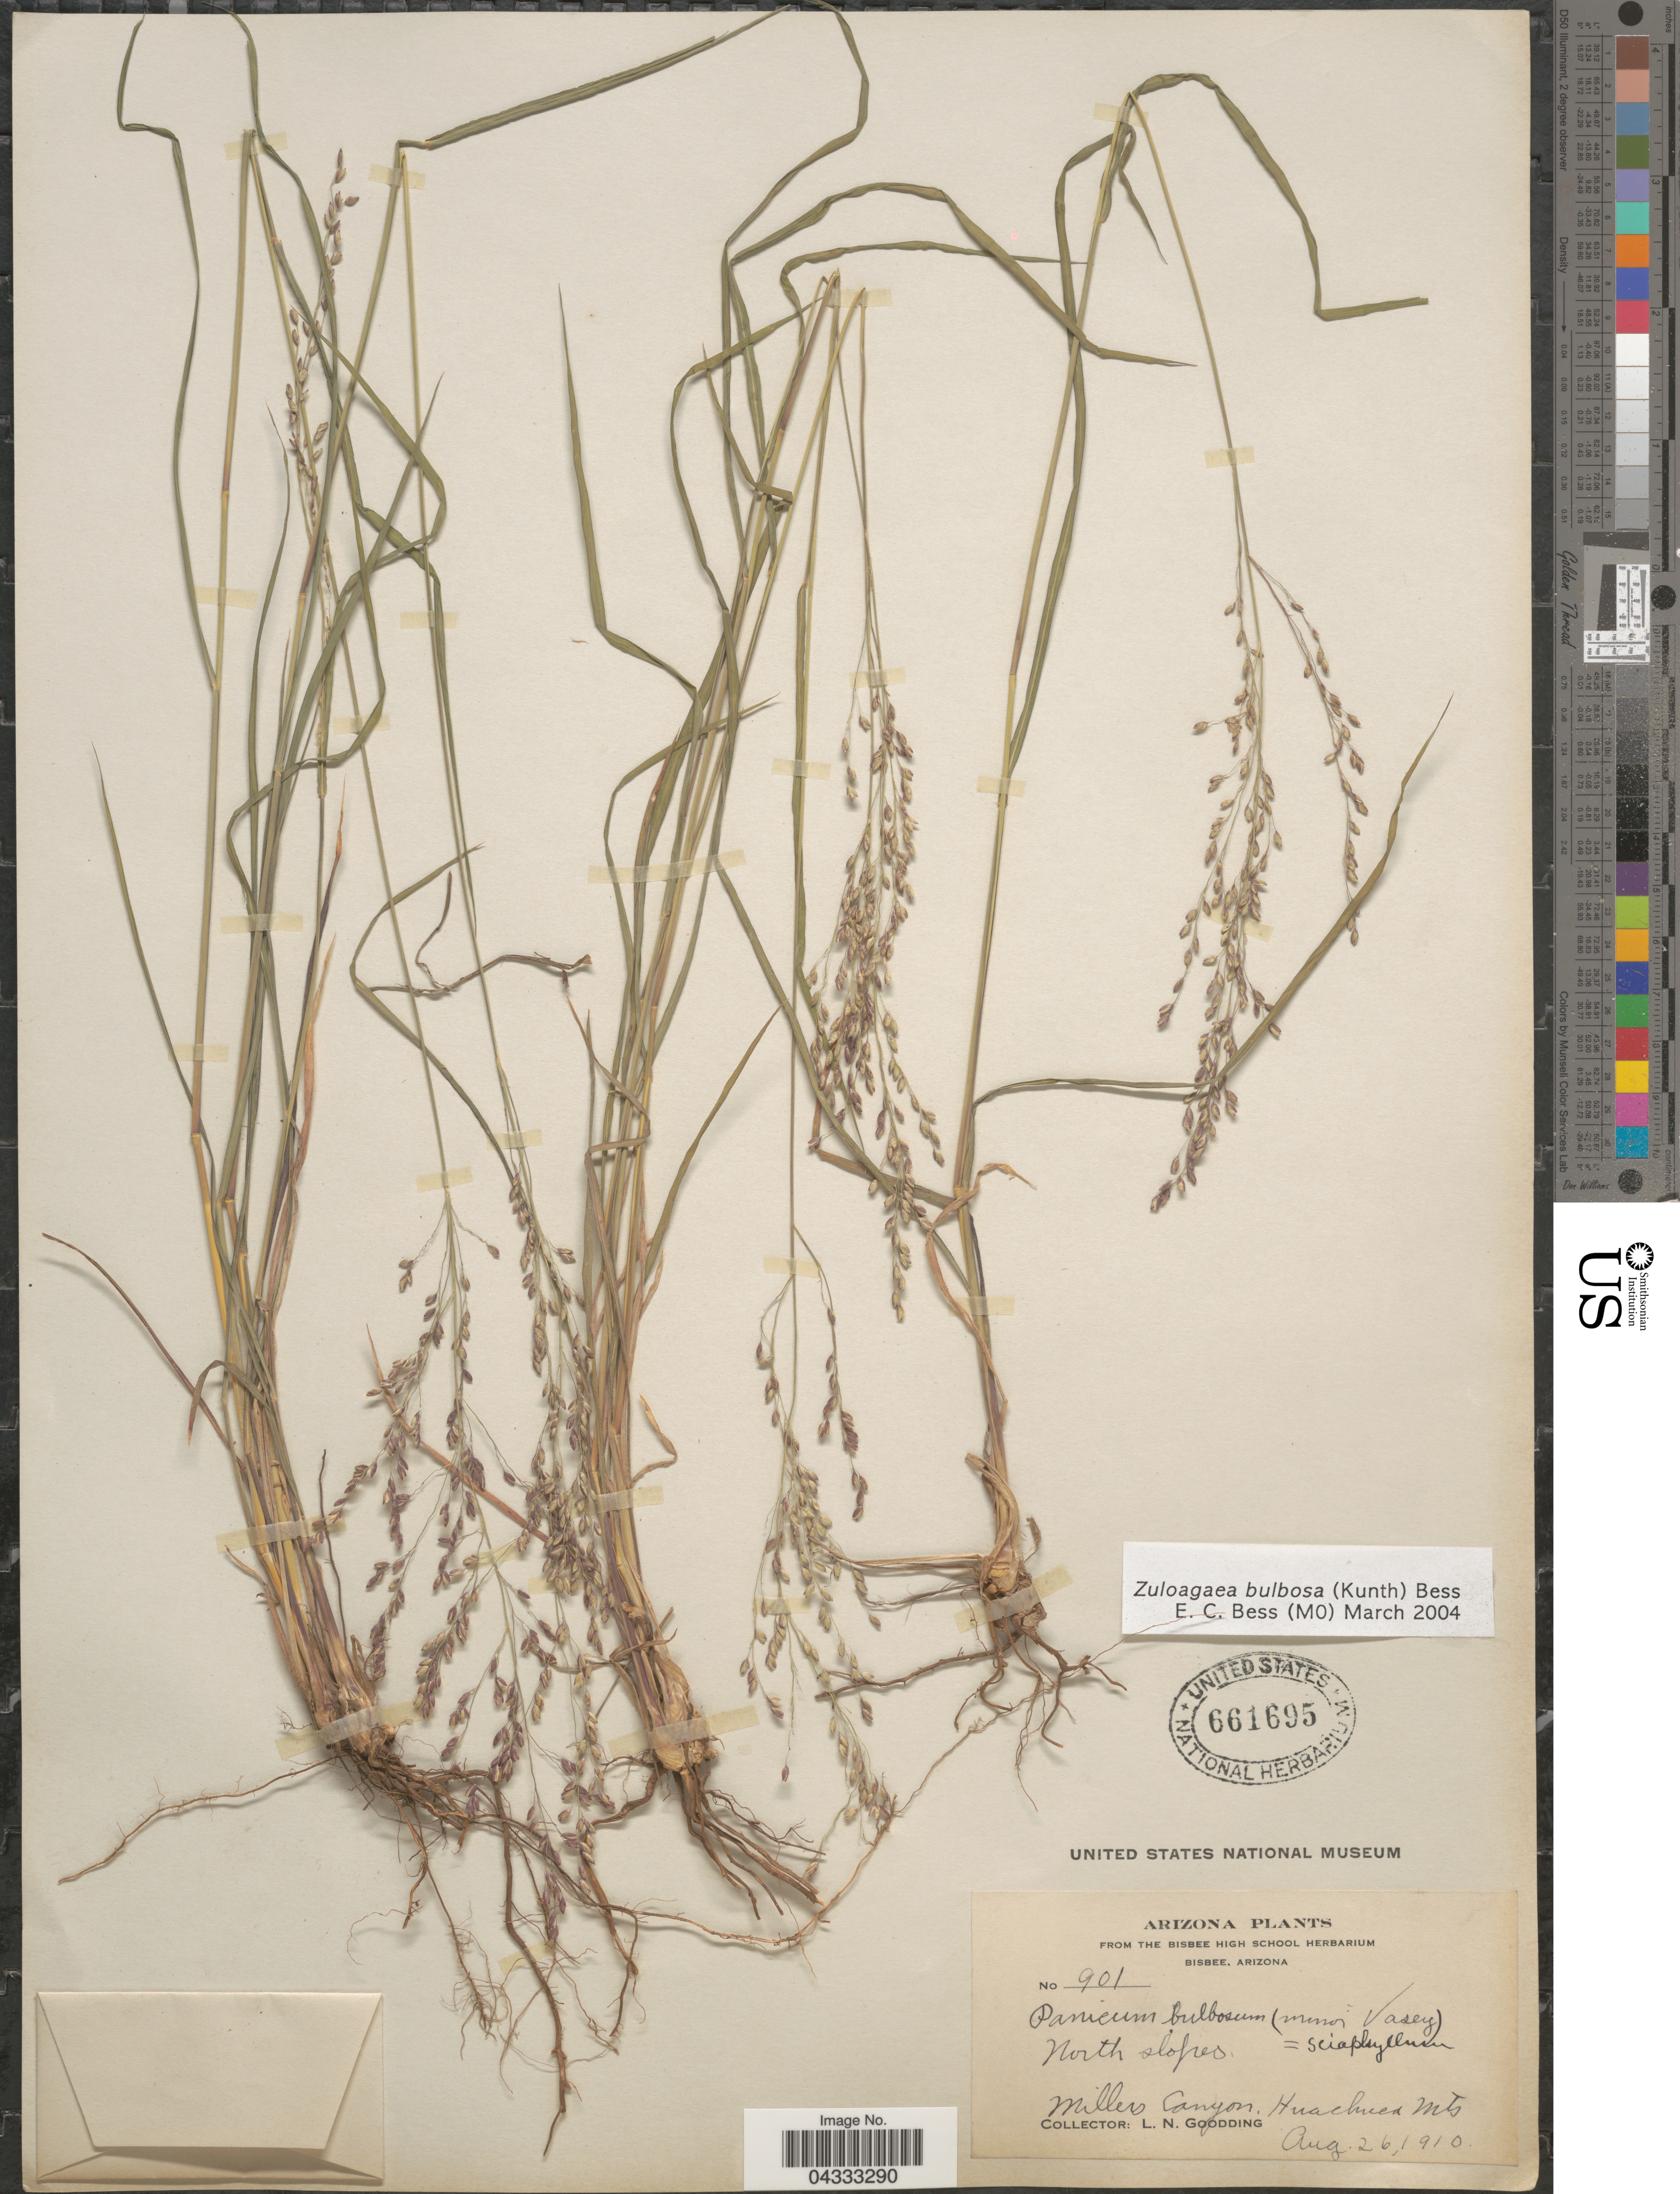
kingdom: Plantae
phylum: Tracheophyta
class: Liliopsida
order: Poales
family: Poaceae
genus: Zuloagaea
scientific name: Zuloagaea bulbosa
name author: (Kunth) E. Bess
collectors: L. N. Goodding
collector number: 901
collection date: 1910-08-26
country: United States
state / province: Arizona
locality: North slopes. Millers Canyon, Huachuca Mts.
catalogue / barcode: US 661695